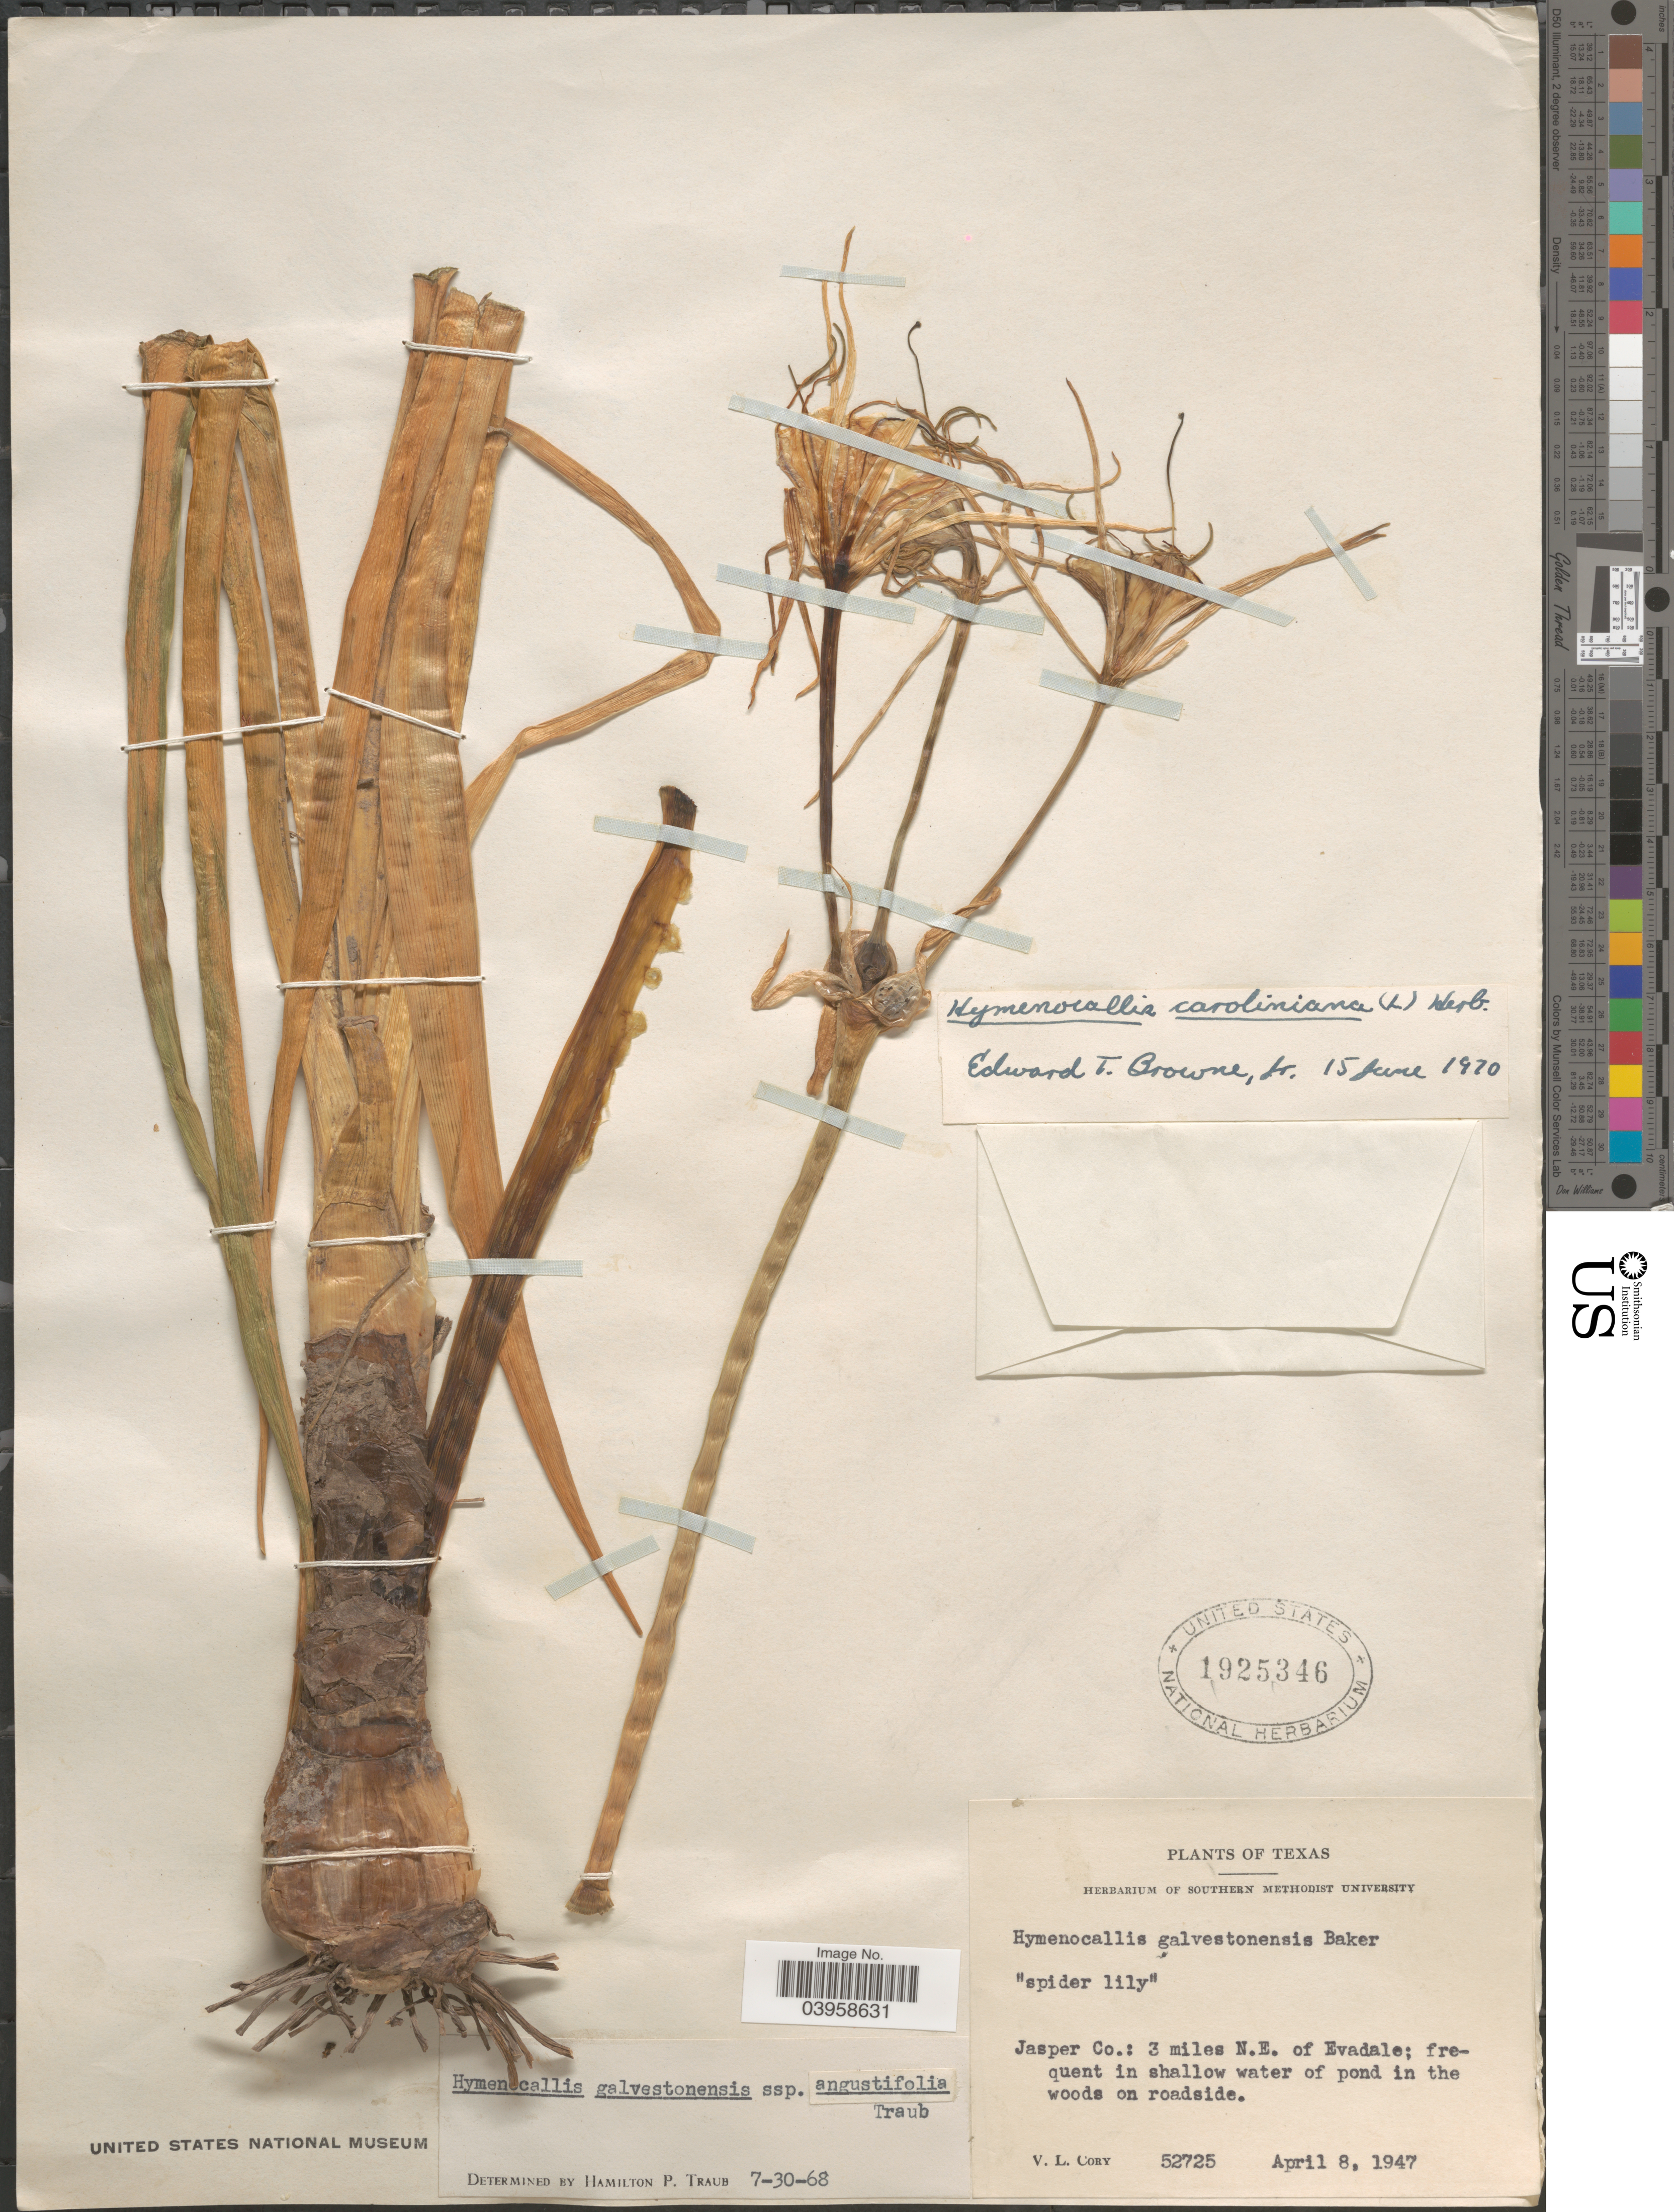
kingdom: Plantae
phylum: Tracheophyta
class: Liliopsida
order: Asparagales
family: Amaryllidaceae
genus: Hymenocallis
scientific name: Hymenocallis caroliniana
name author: (L.) Herb.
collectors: V. Cory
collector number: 52725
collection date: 1947-04-08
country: United States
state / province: Texas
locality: Jasper Co.: 3 miles N.E. of Evadale.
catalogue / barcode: US 1925346